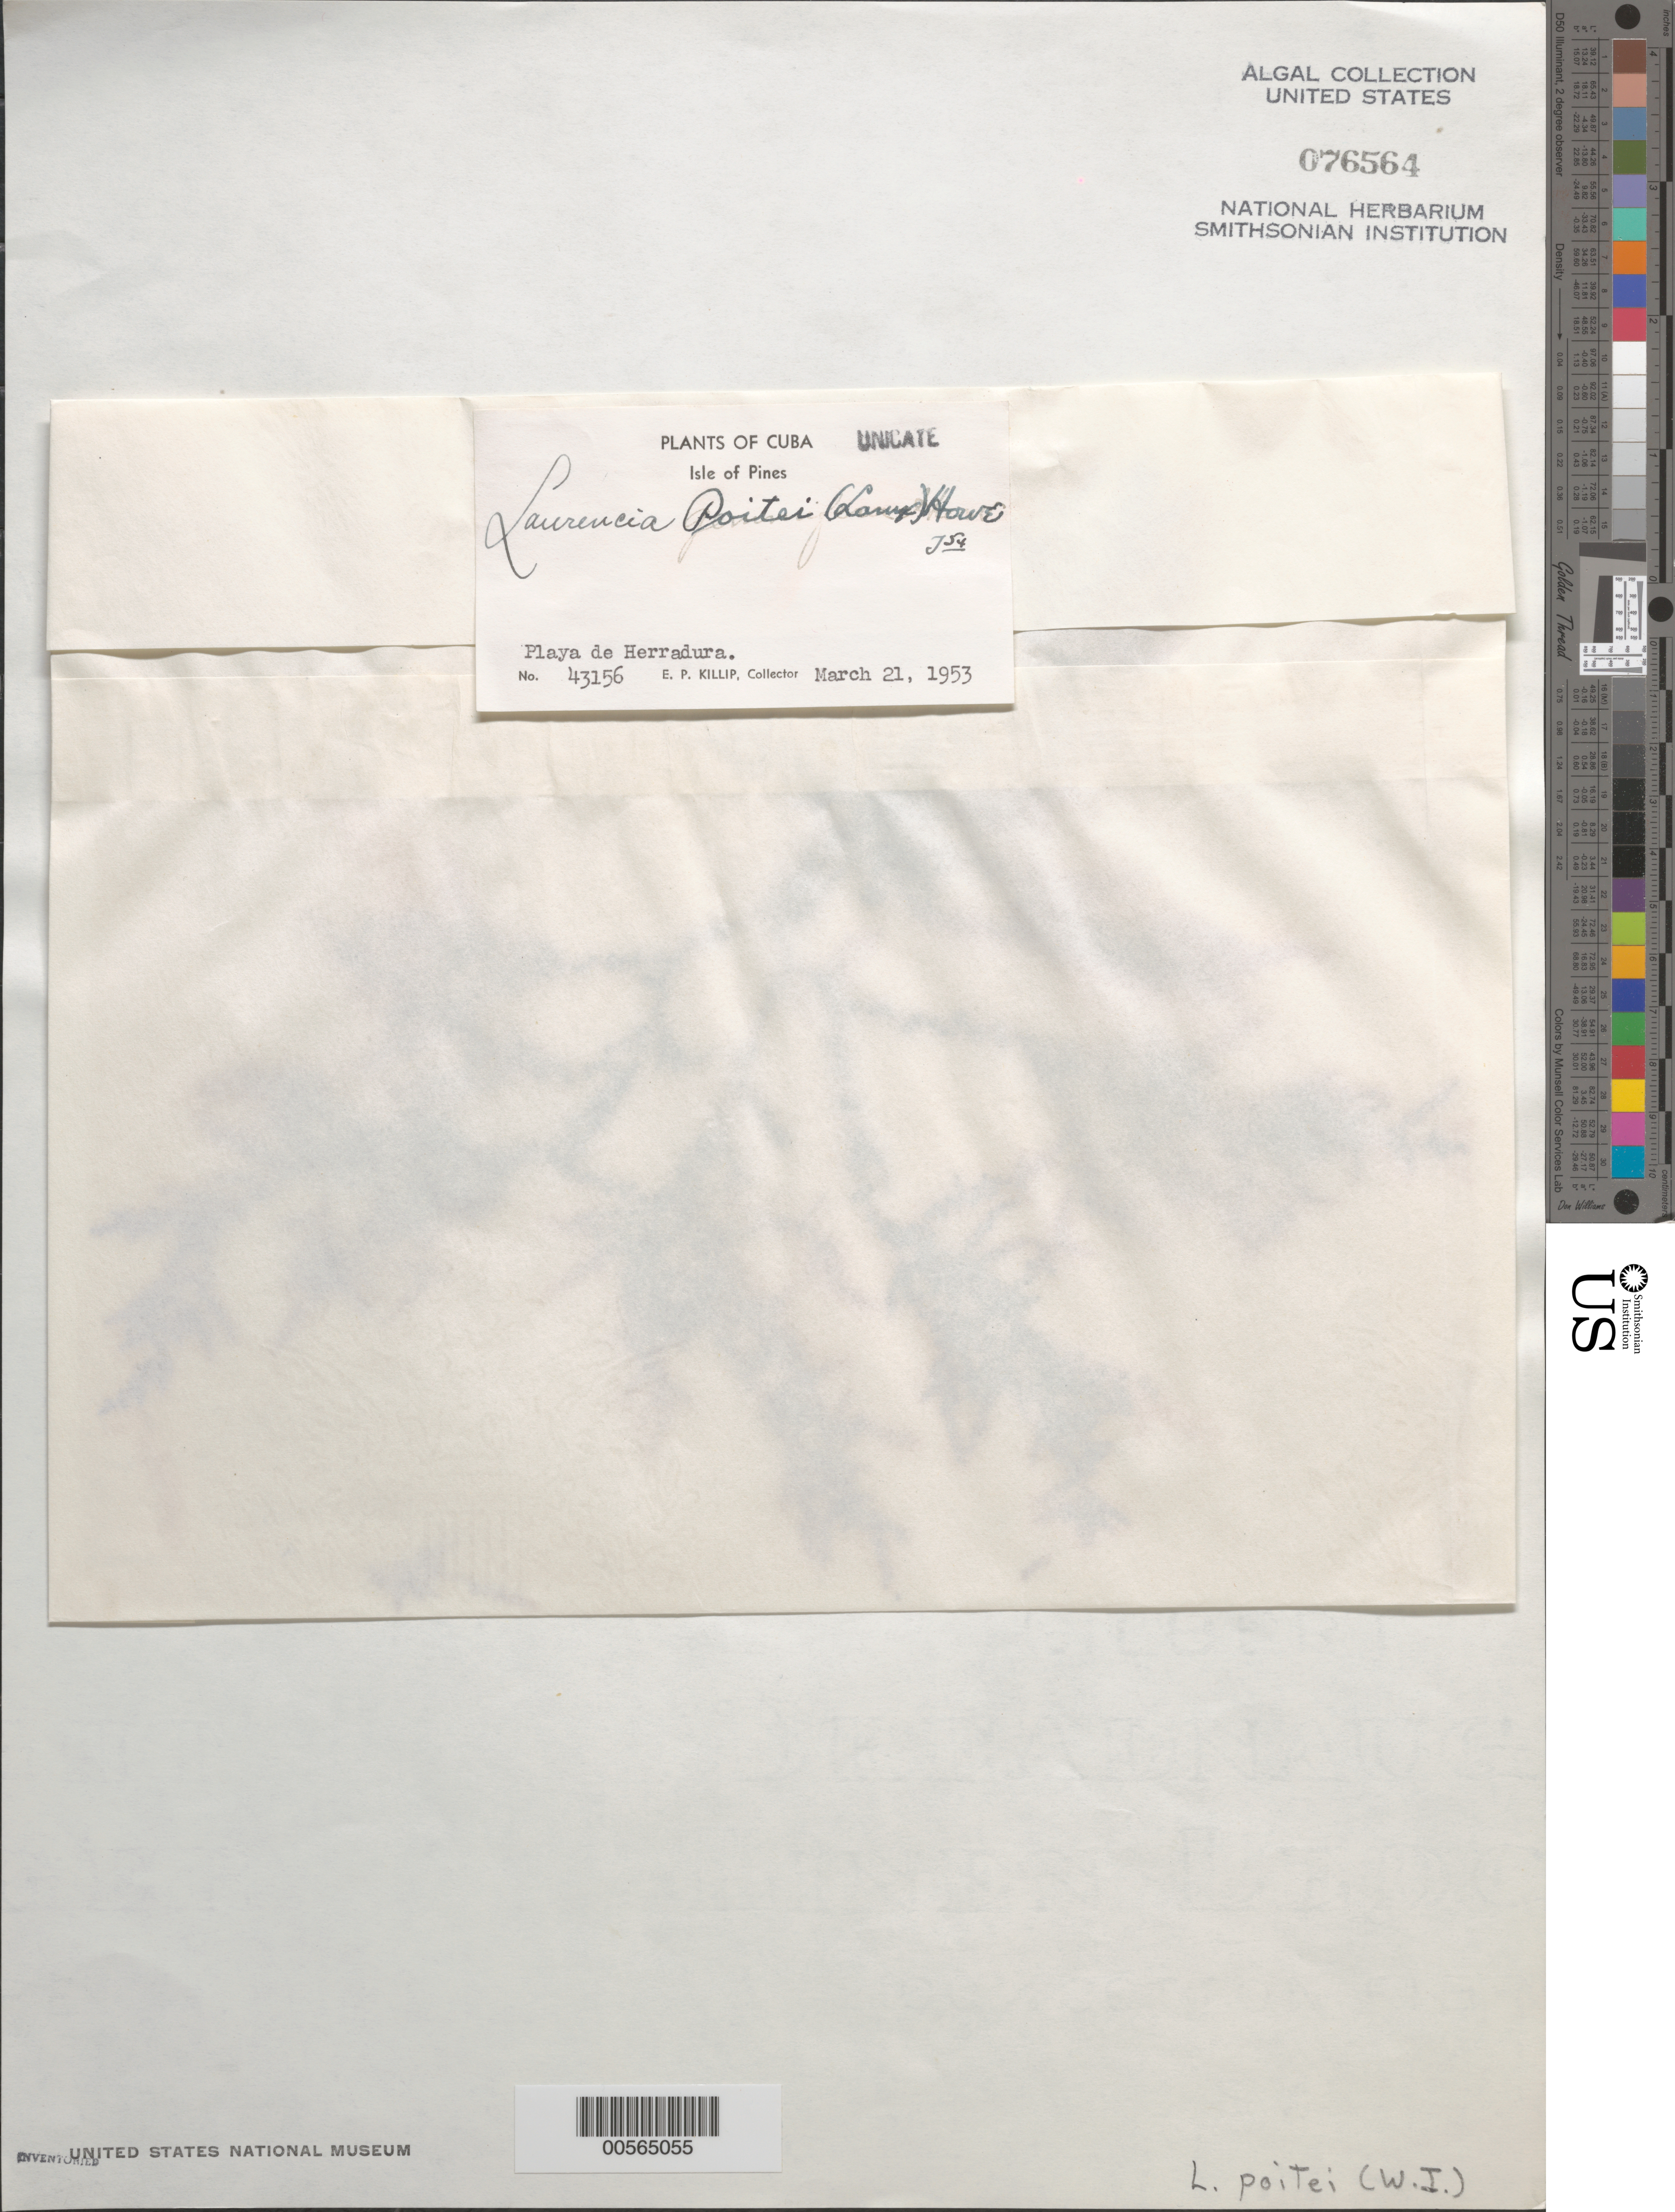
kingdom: Plantae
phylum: Rhodophyta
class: Florideophyceae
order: Ceramiales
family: Rhodomelaceae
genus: Yuzurua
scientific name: Yuzurua poiteaui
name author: (J.V.Lamouroux) Martin-Lescanne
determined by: Brooks, B. L., (BOT), Smithsonian Institution - National Museum of Natural History (UNITED STATES)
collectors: L. G. Williams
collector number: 43156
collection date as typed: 21 Mar 1953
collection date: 1953-03-21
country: Cuba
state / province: Isla de La Juventud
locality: Playa de herradura, isle of youth (isle of pines)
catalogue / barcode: US 76564